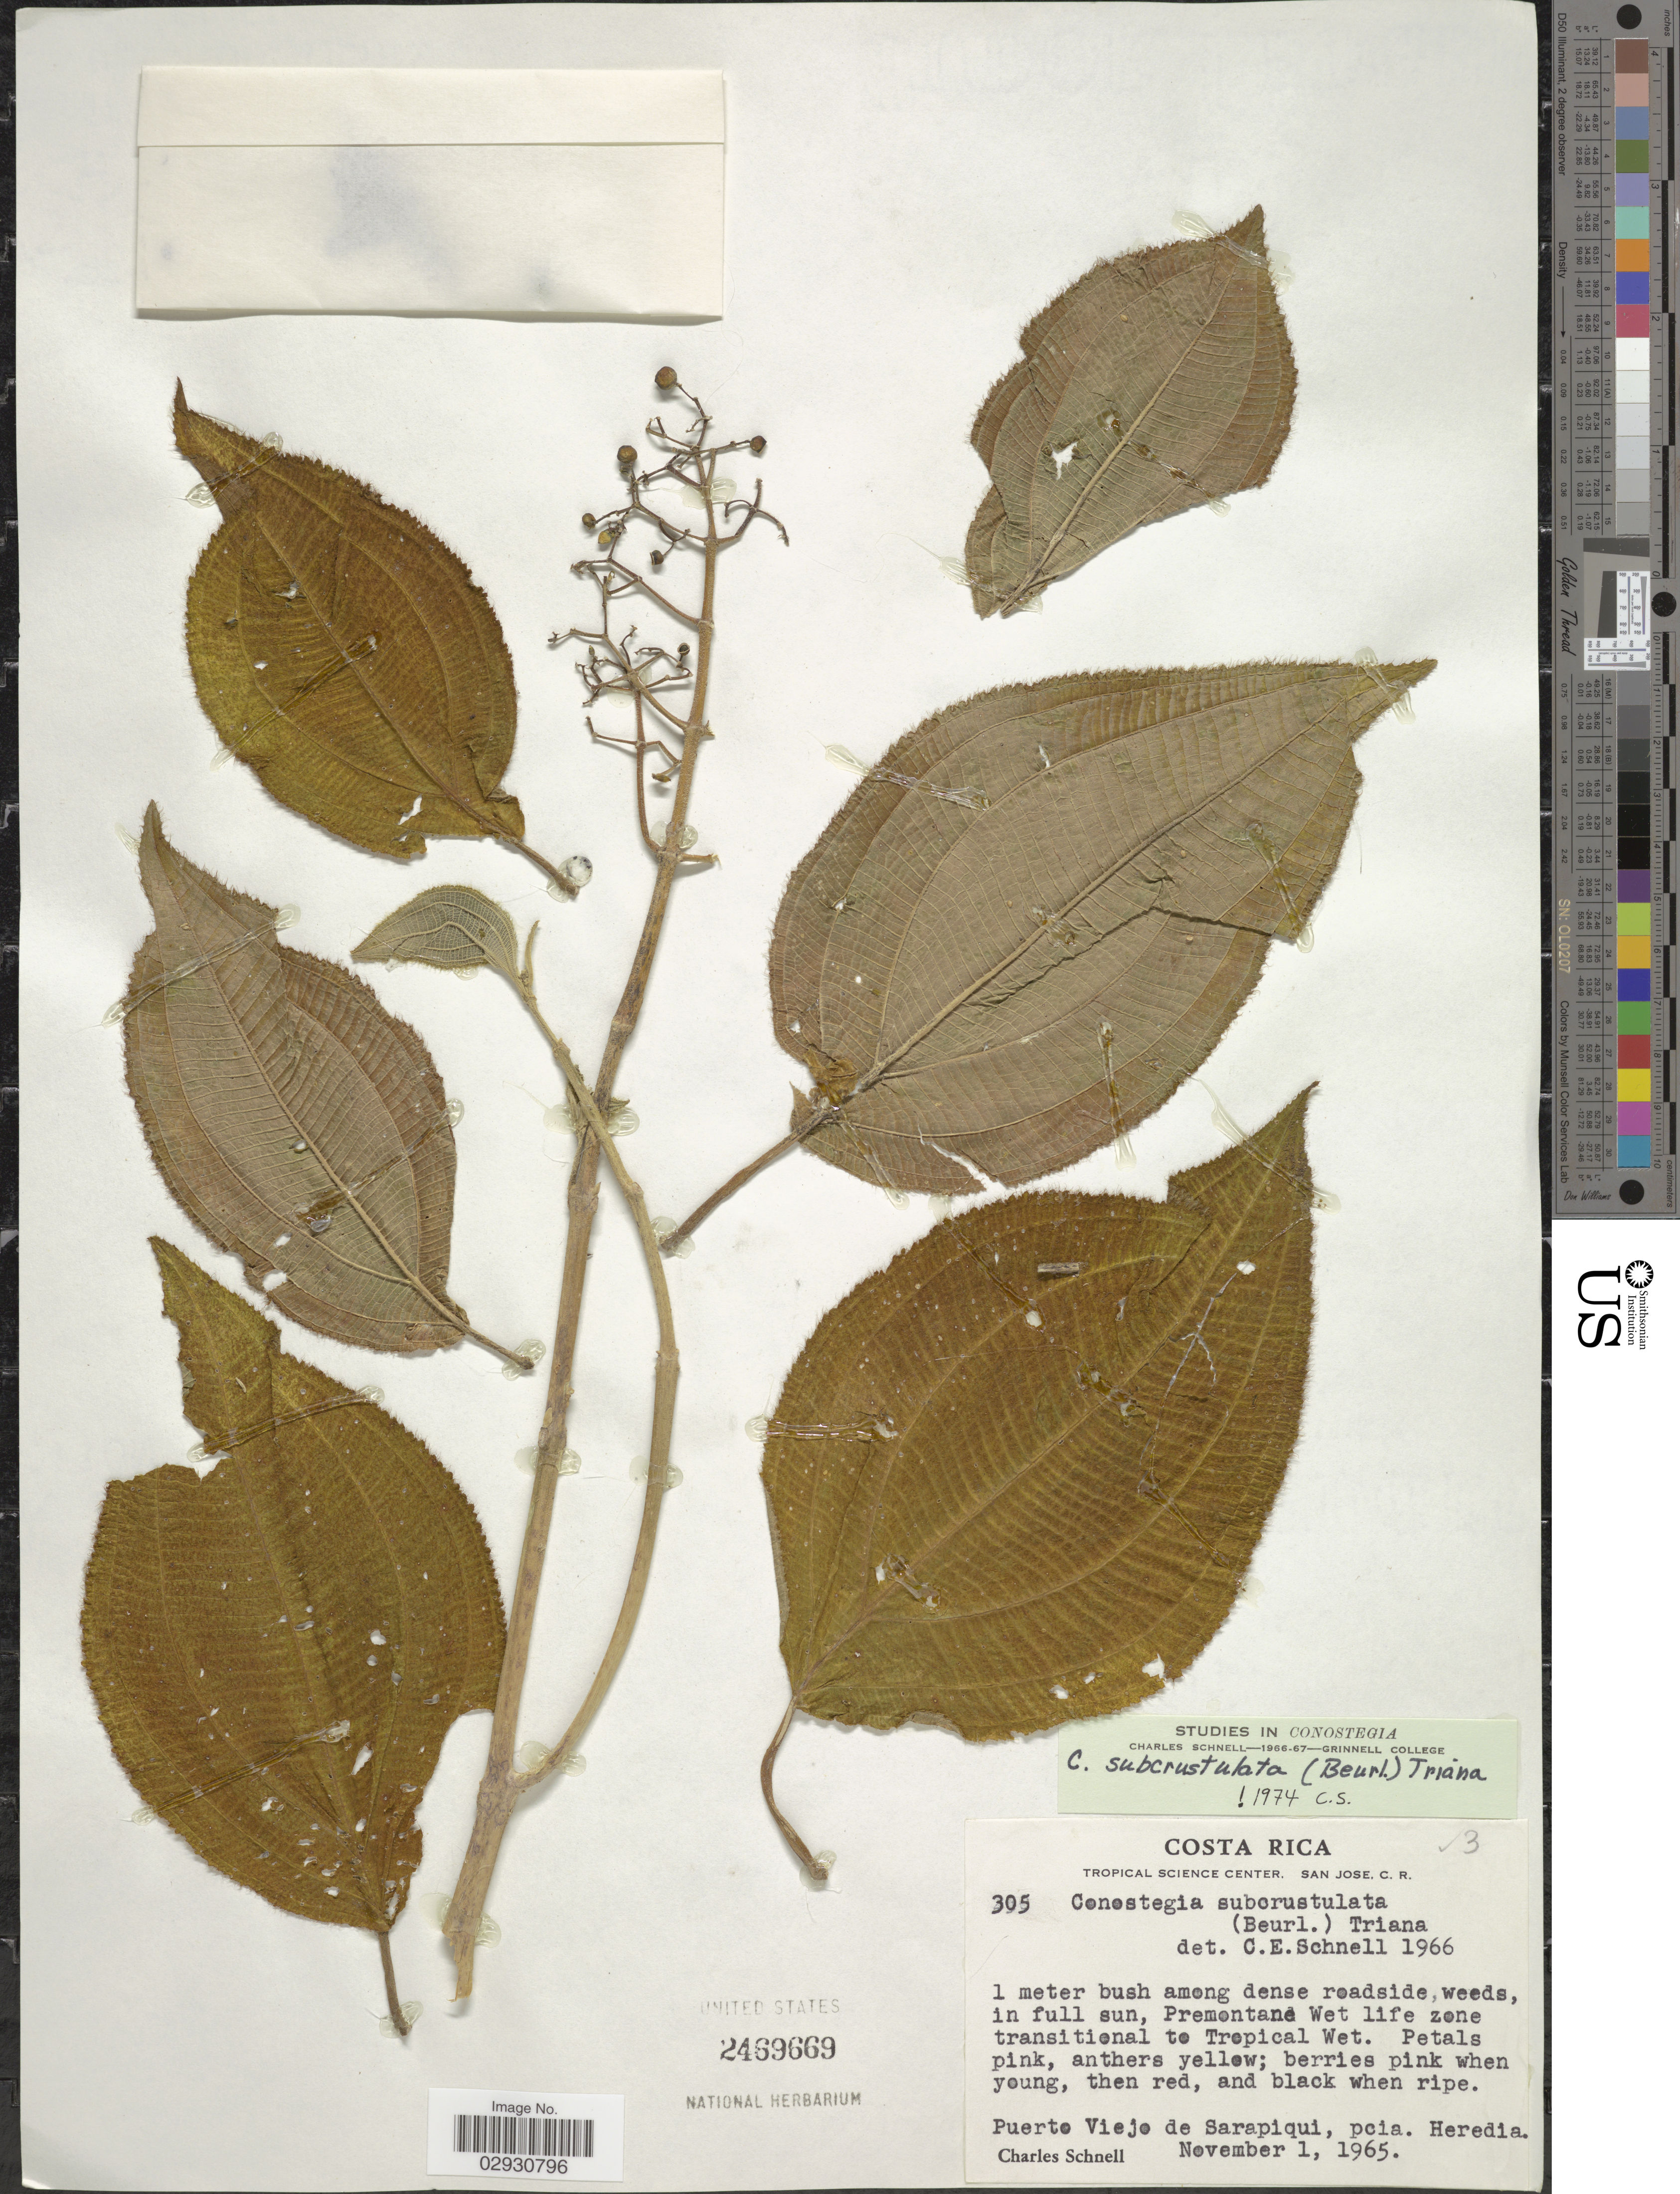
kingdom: Plantae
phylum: Tracheophyta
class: Magnoliopsida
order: Myrtales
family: Melastomataceae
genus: Conostegia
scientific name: Conostegia subcrustulata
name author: (Beurl.) Triana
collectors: C. Schnell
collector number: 305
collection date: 1965-11-01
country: Costa Rica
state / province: Heredia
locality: Premontane Wet life zone transitional to Tropical Wet. Puerto Viejo de Sarapiqui, pcia. Heredia.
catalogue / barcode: US 2469669